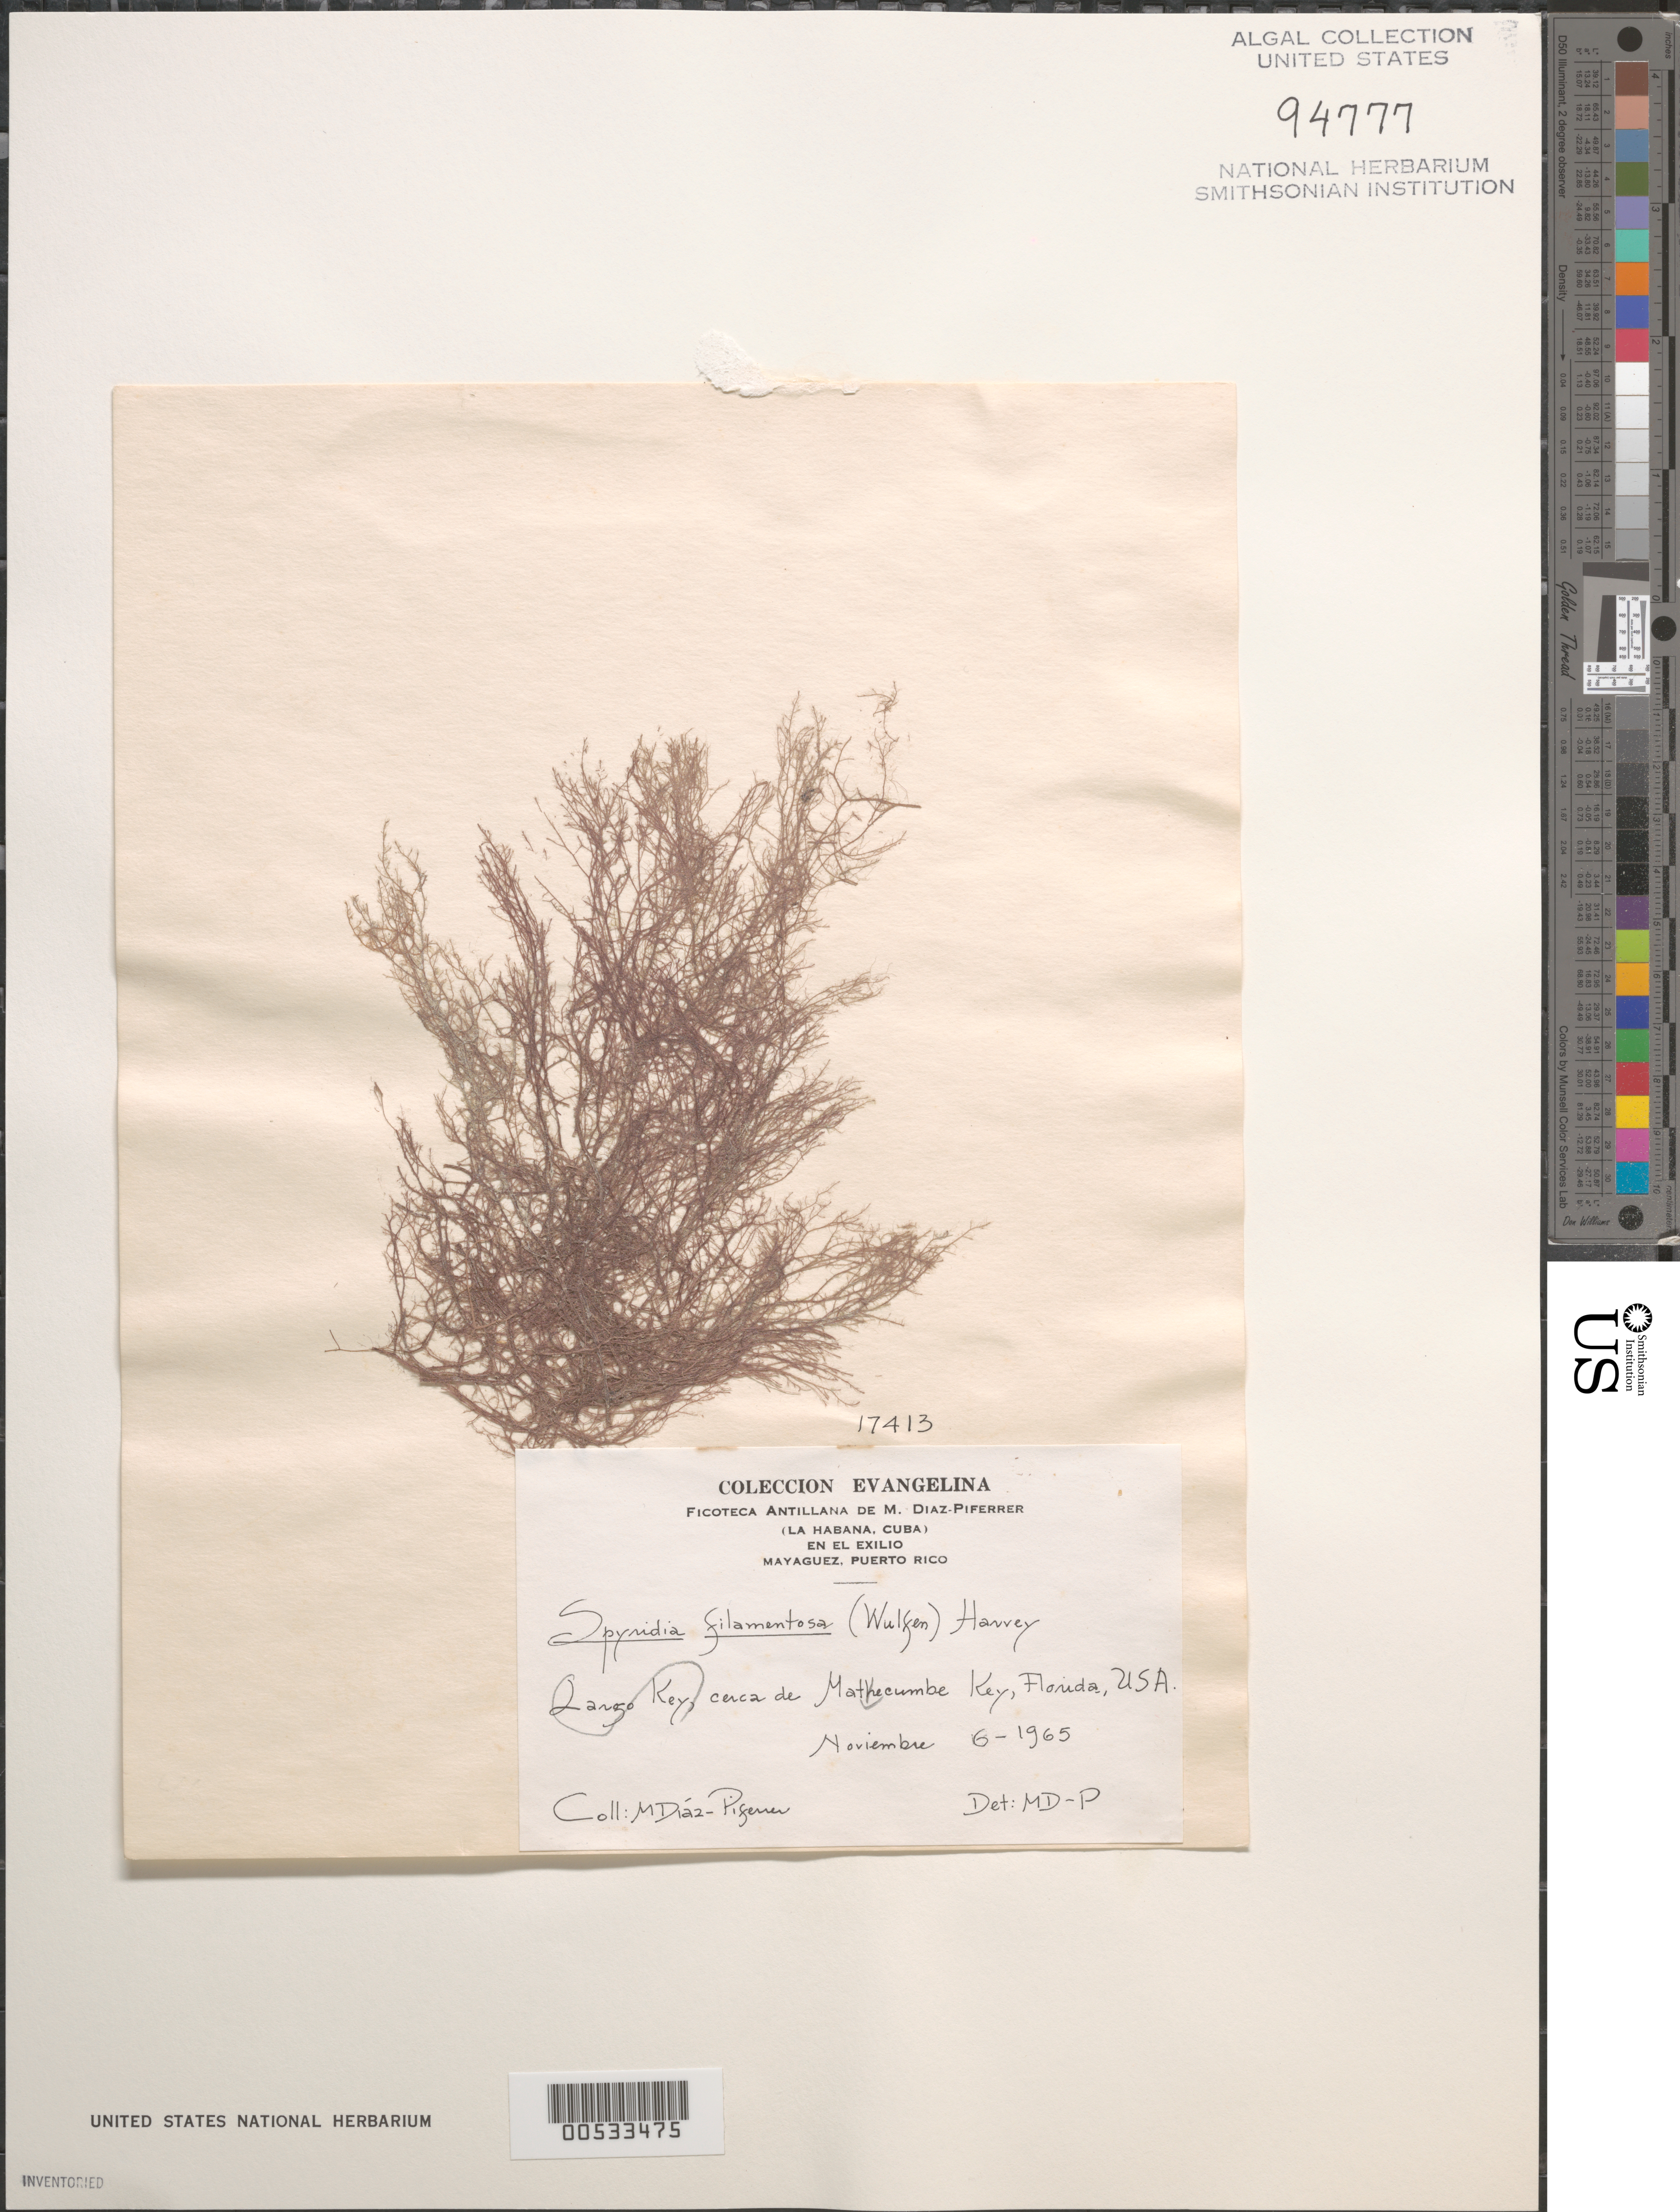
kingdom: Plantae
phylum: Rhodophyta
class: Florideophyceae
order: Ceramiales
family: Spyridiaceae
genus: Spyridia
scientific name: Spyridia filamentosa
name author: (Wulfen) Harv.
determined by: Diaz-Piferrer, M.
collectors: M. Diaz-Piferrer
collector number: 17413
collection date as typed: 06 Nov 1965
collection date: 1965-11-06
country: United States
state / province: Florida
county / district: Monroe County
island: Key Largo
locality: Near Upper Matecumbe Key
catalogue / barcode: US 94777